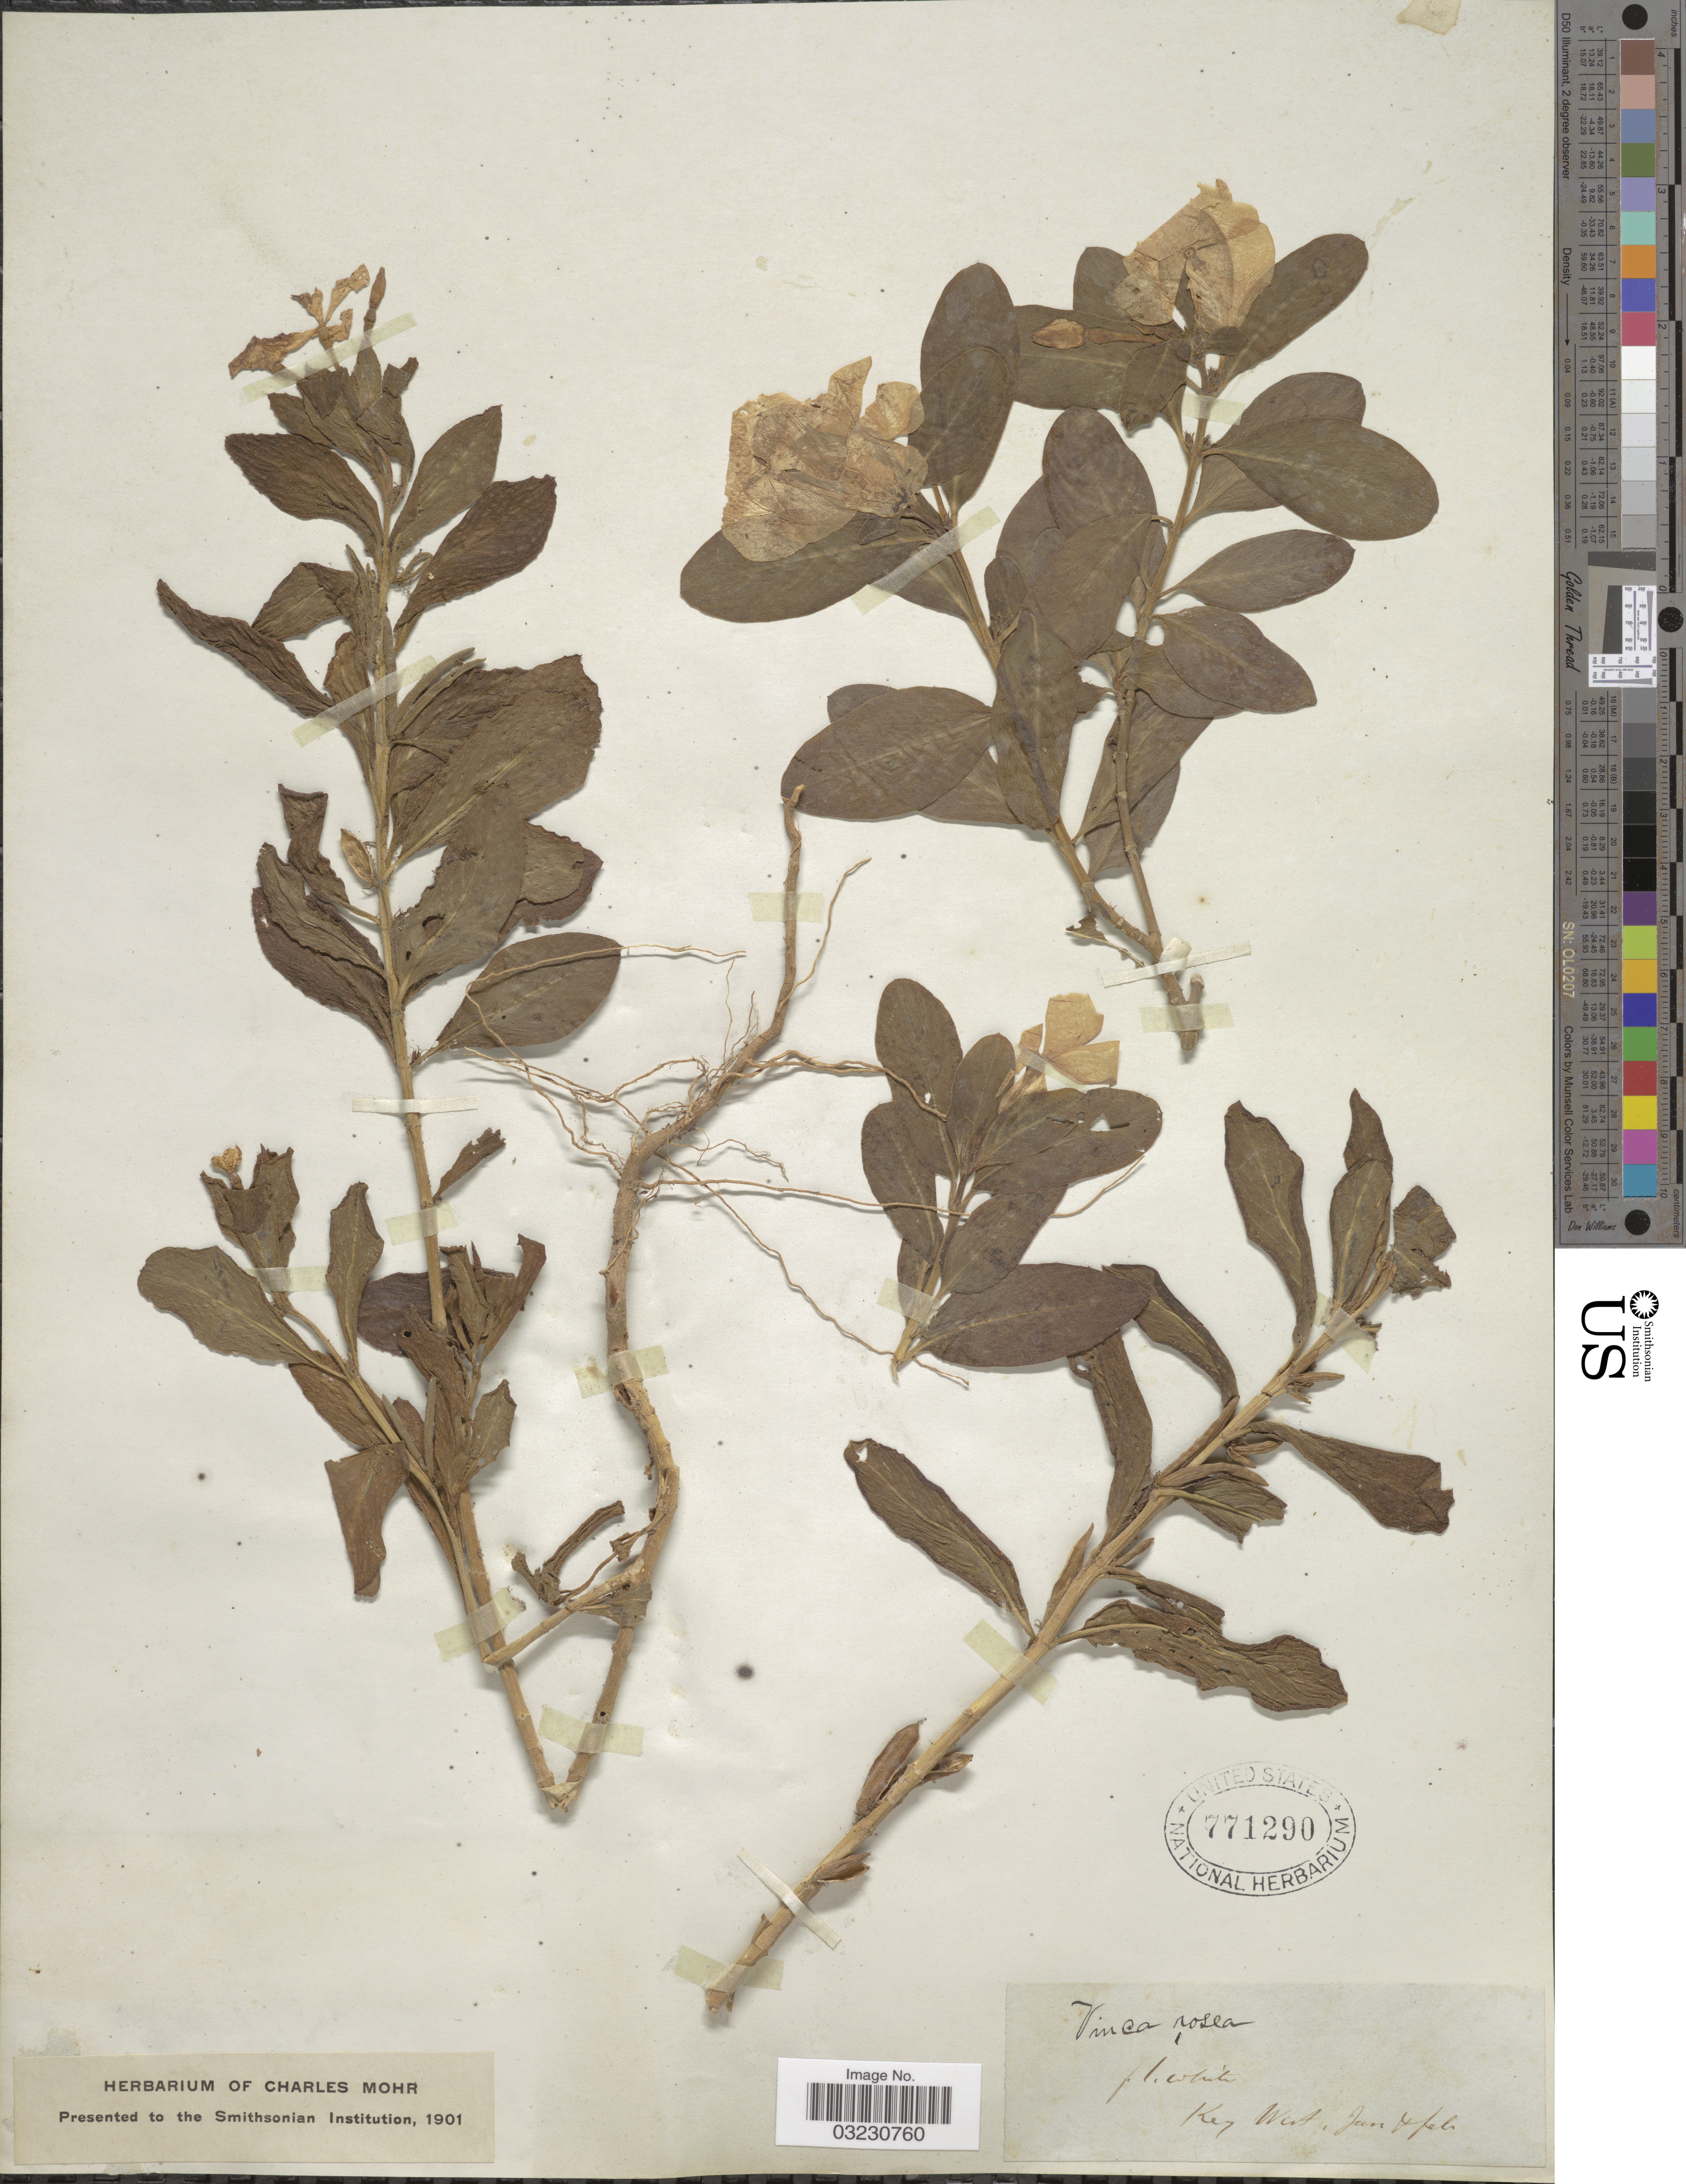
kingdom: Plantae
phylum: Tracheophyta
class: Magnoliopsida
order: Gentianales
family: Apocynaceae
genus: Catharanthus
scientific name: Catharanthus roseus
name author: (L.) G. Don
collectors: ex herb. Charles Mohr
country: United States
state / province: Florida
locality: Key West.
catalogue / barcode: US 771290